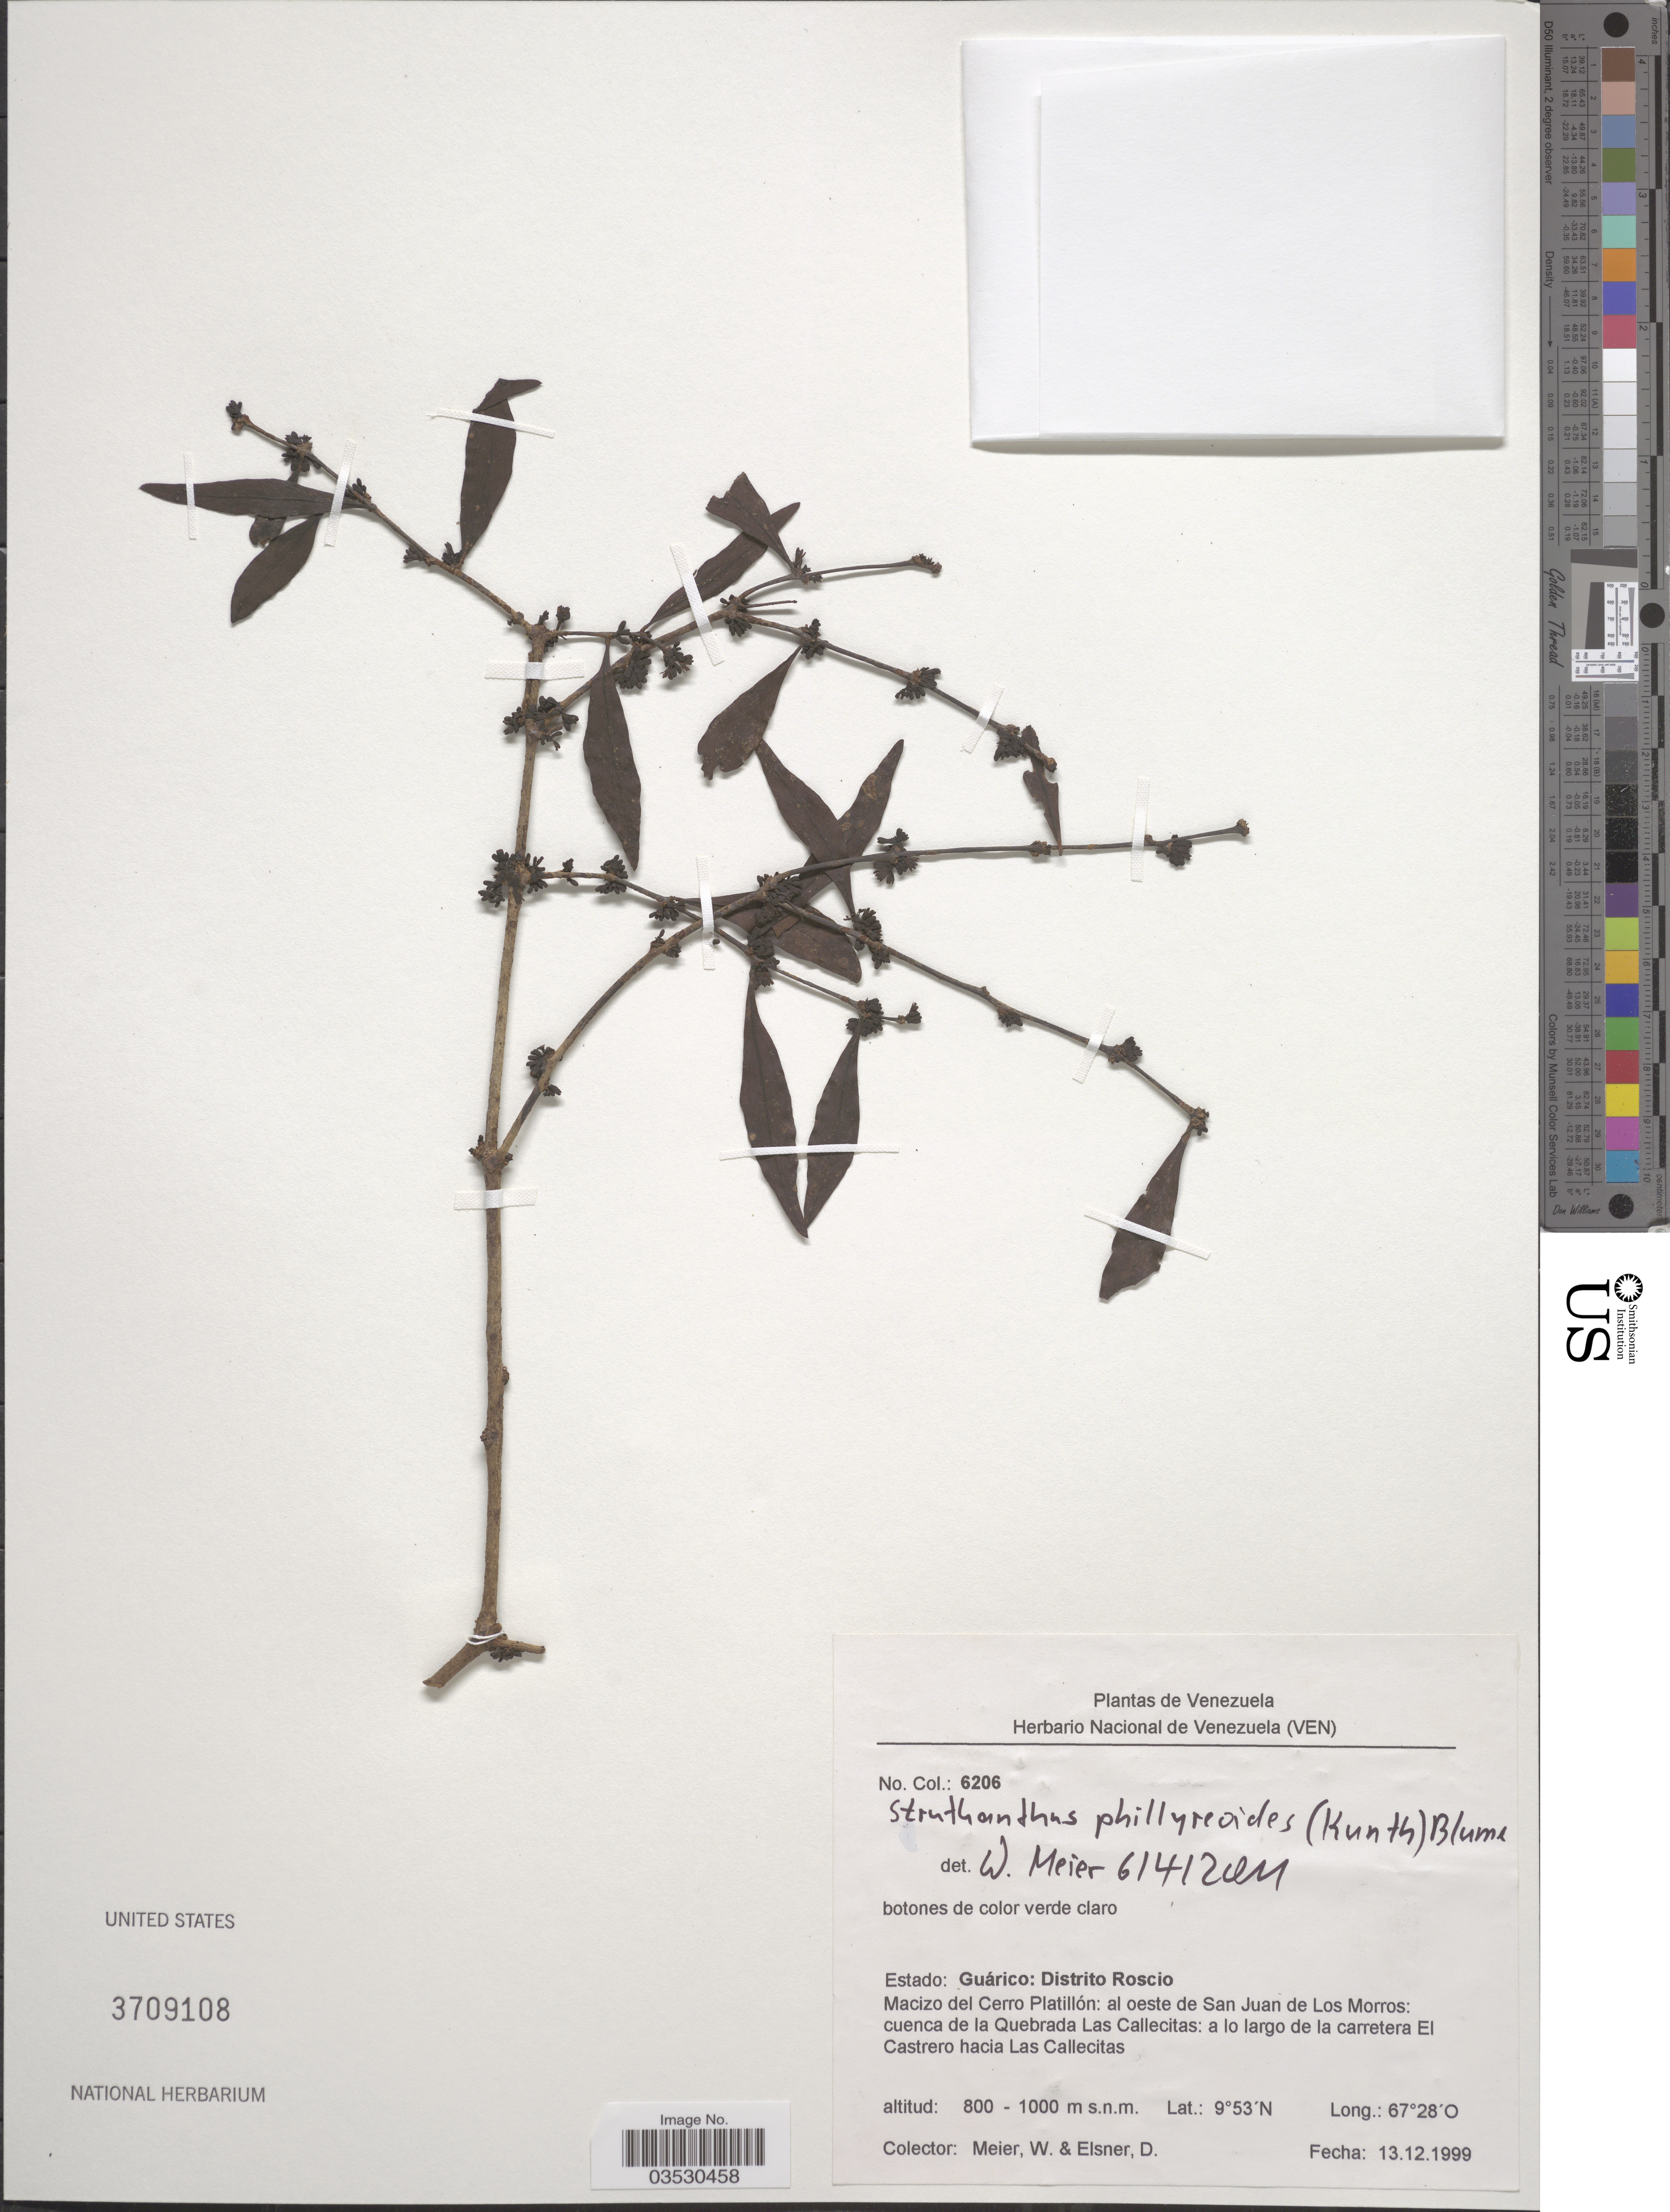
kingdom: Plantae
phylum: Tracheophyta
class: Magnoliopsida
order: Santalales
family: Loranthaceae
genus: Struthanthus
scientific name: Struthanthus phylliraeoides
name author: G. Don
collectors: W. Meier & D. Elsner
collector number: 6206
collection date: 1999-12-13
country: Venezuela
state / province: Guárico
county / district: Juan Germán Roscio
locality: Distrito Roscio. Macizo del Cerro Plattillón: al oeste de San Juan de Los Morros: cuenca de la Quebrada Las Callecitas: a lo largo de la carretera El Castrero hacia Las Callecitas.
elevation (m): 800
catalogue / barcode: US 3709108